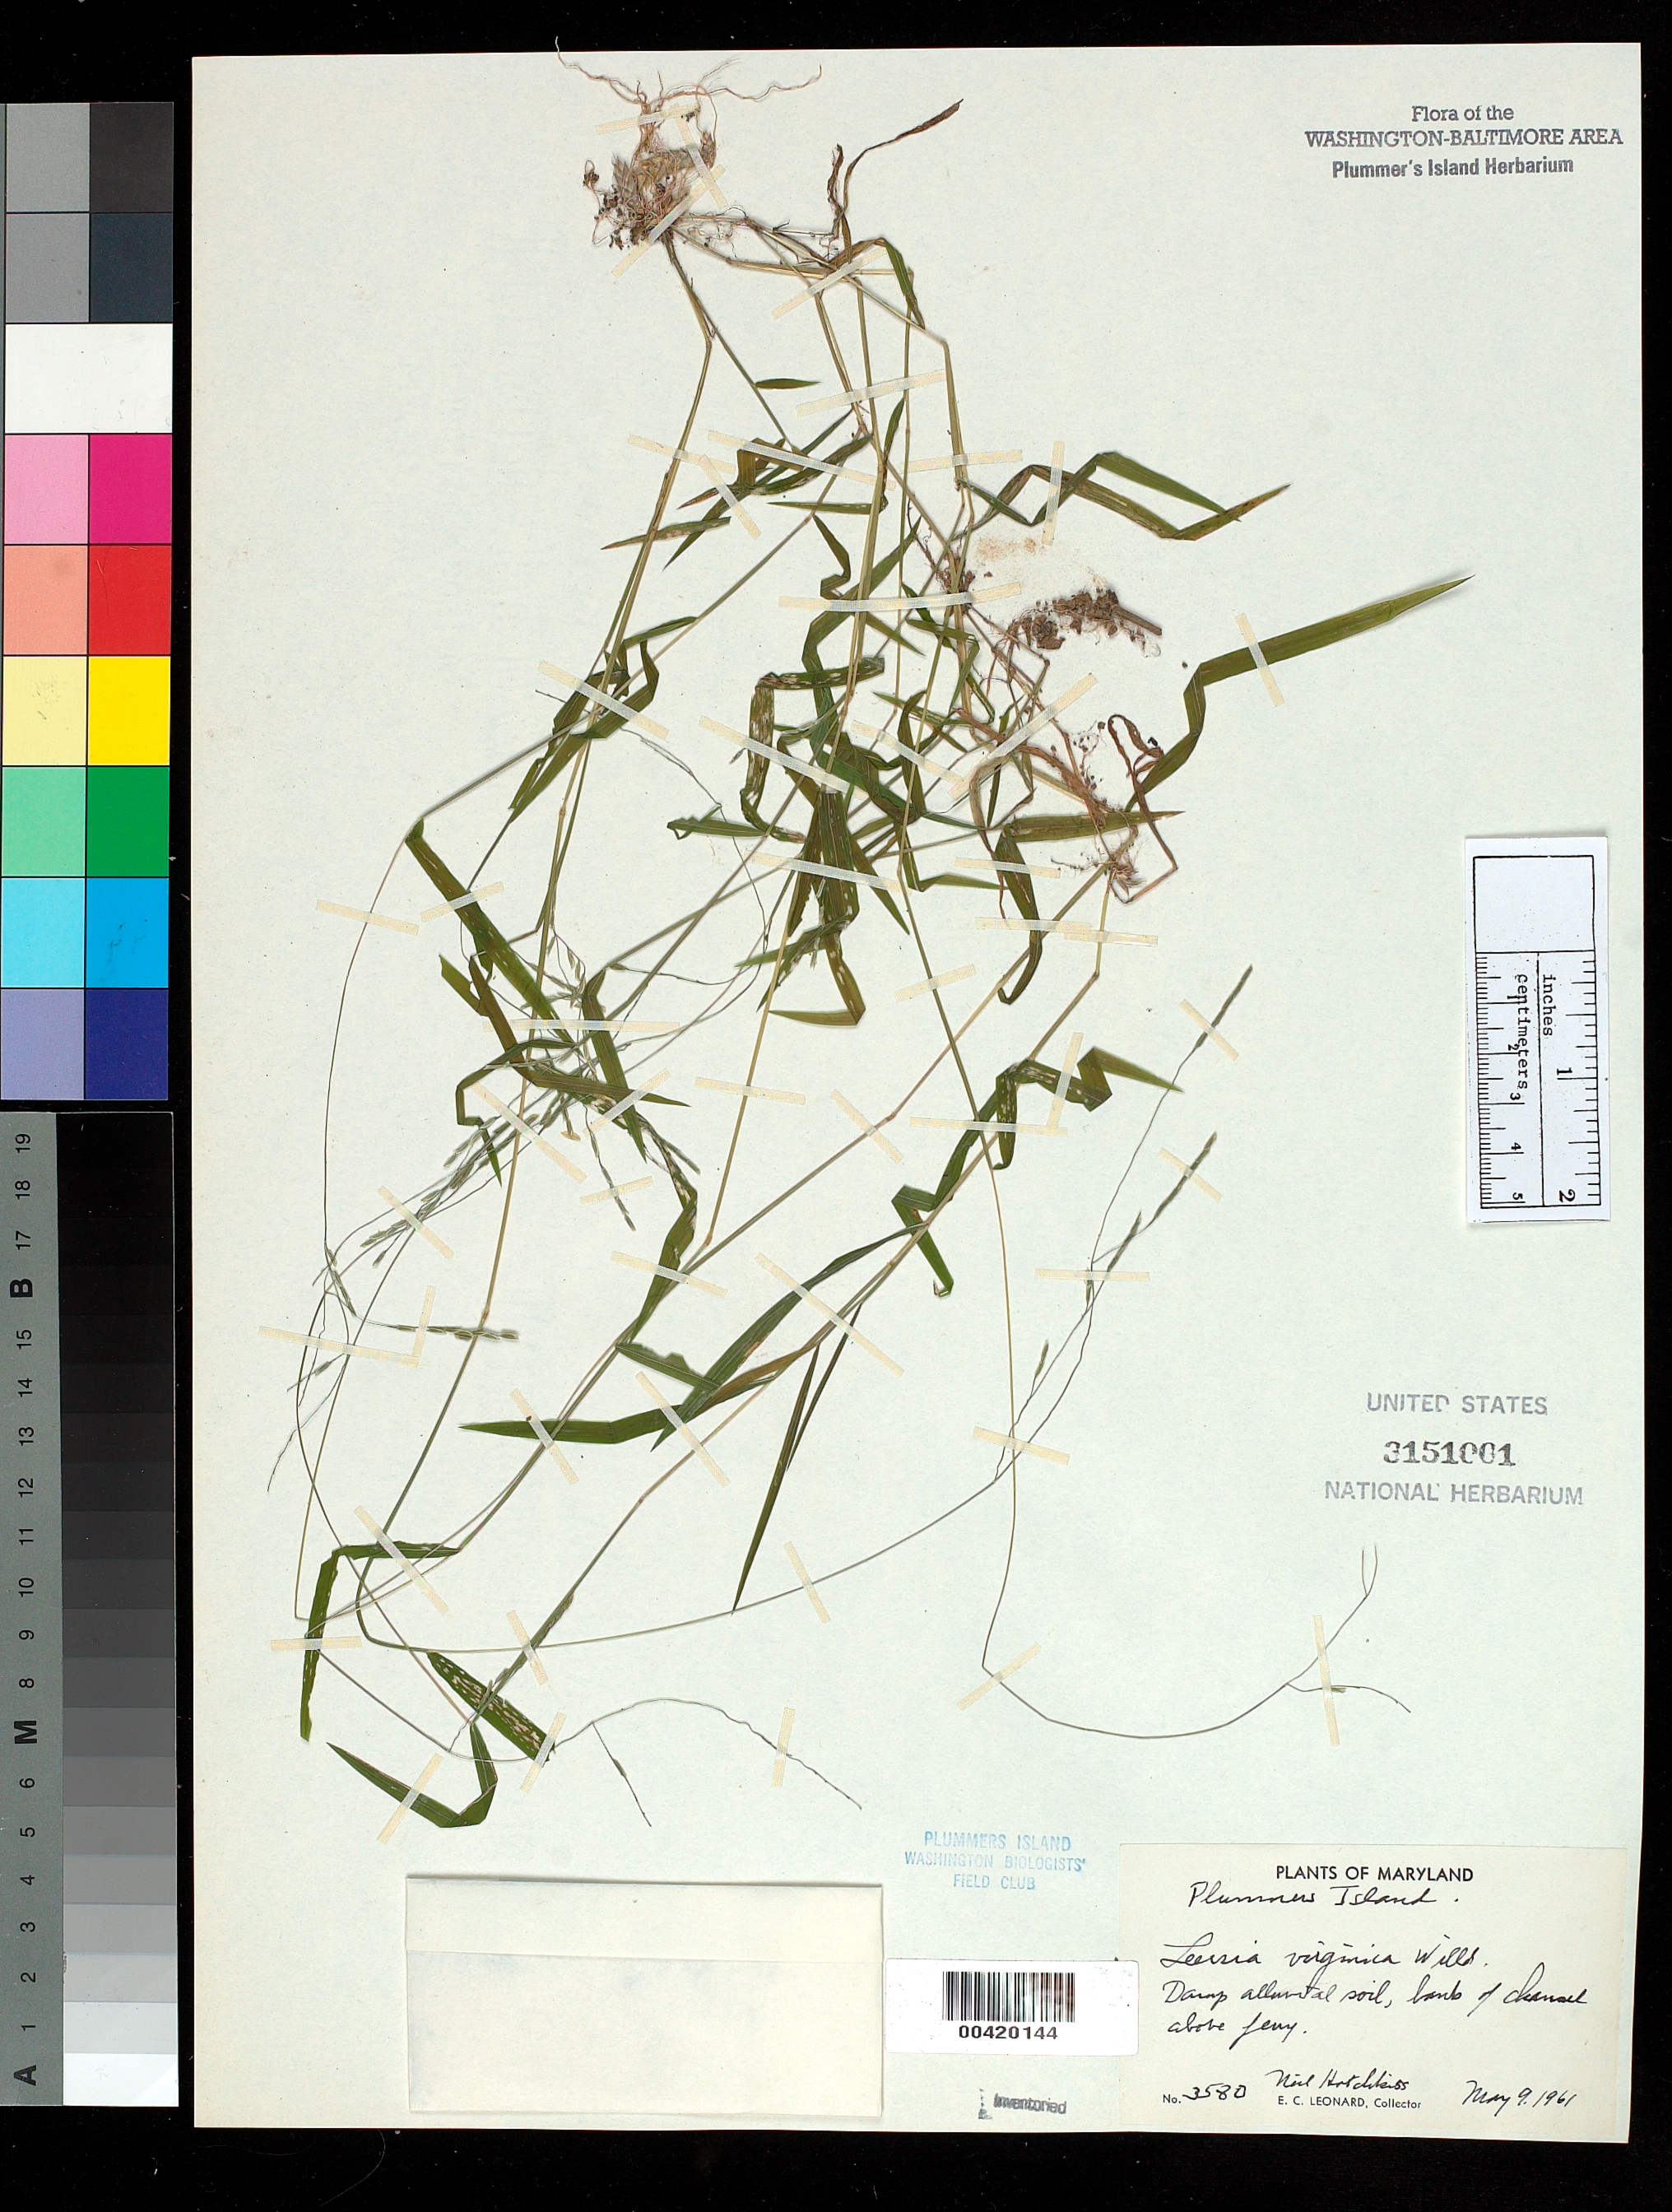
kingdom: Plantae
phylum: Tracheophyta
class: Liliopsida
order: Poales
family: Poaceae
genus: Leersia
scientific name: Leersia virginica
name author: Willd.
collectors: E. C. Leonard & N. Hotchkiss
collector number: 3580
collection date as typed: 09 May 1961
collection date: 1961-05-09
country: United States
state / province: Maryland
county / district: Montgomery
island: Plummers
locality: Plummer's Island; bank of channel above Ferry C. & O. Canal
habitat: Damp alluvial soil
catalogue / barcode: US 3151001